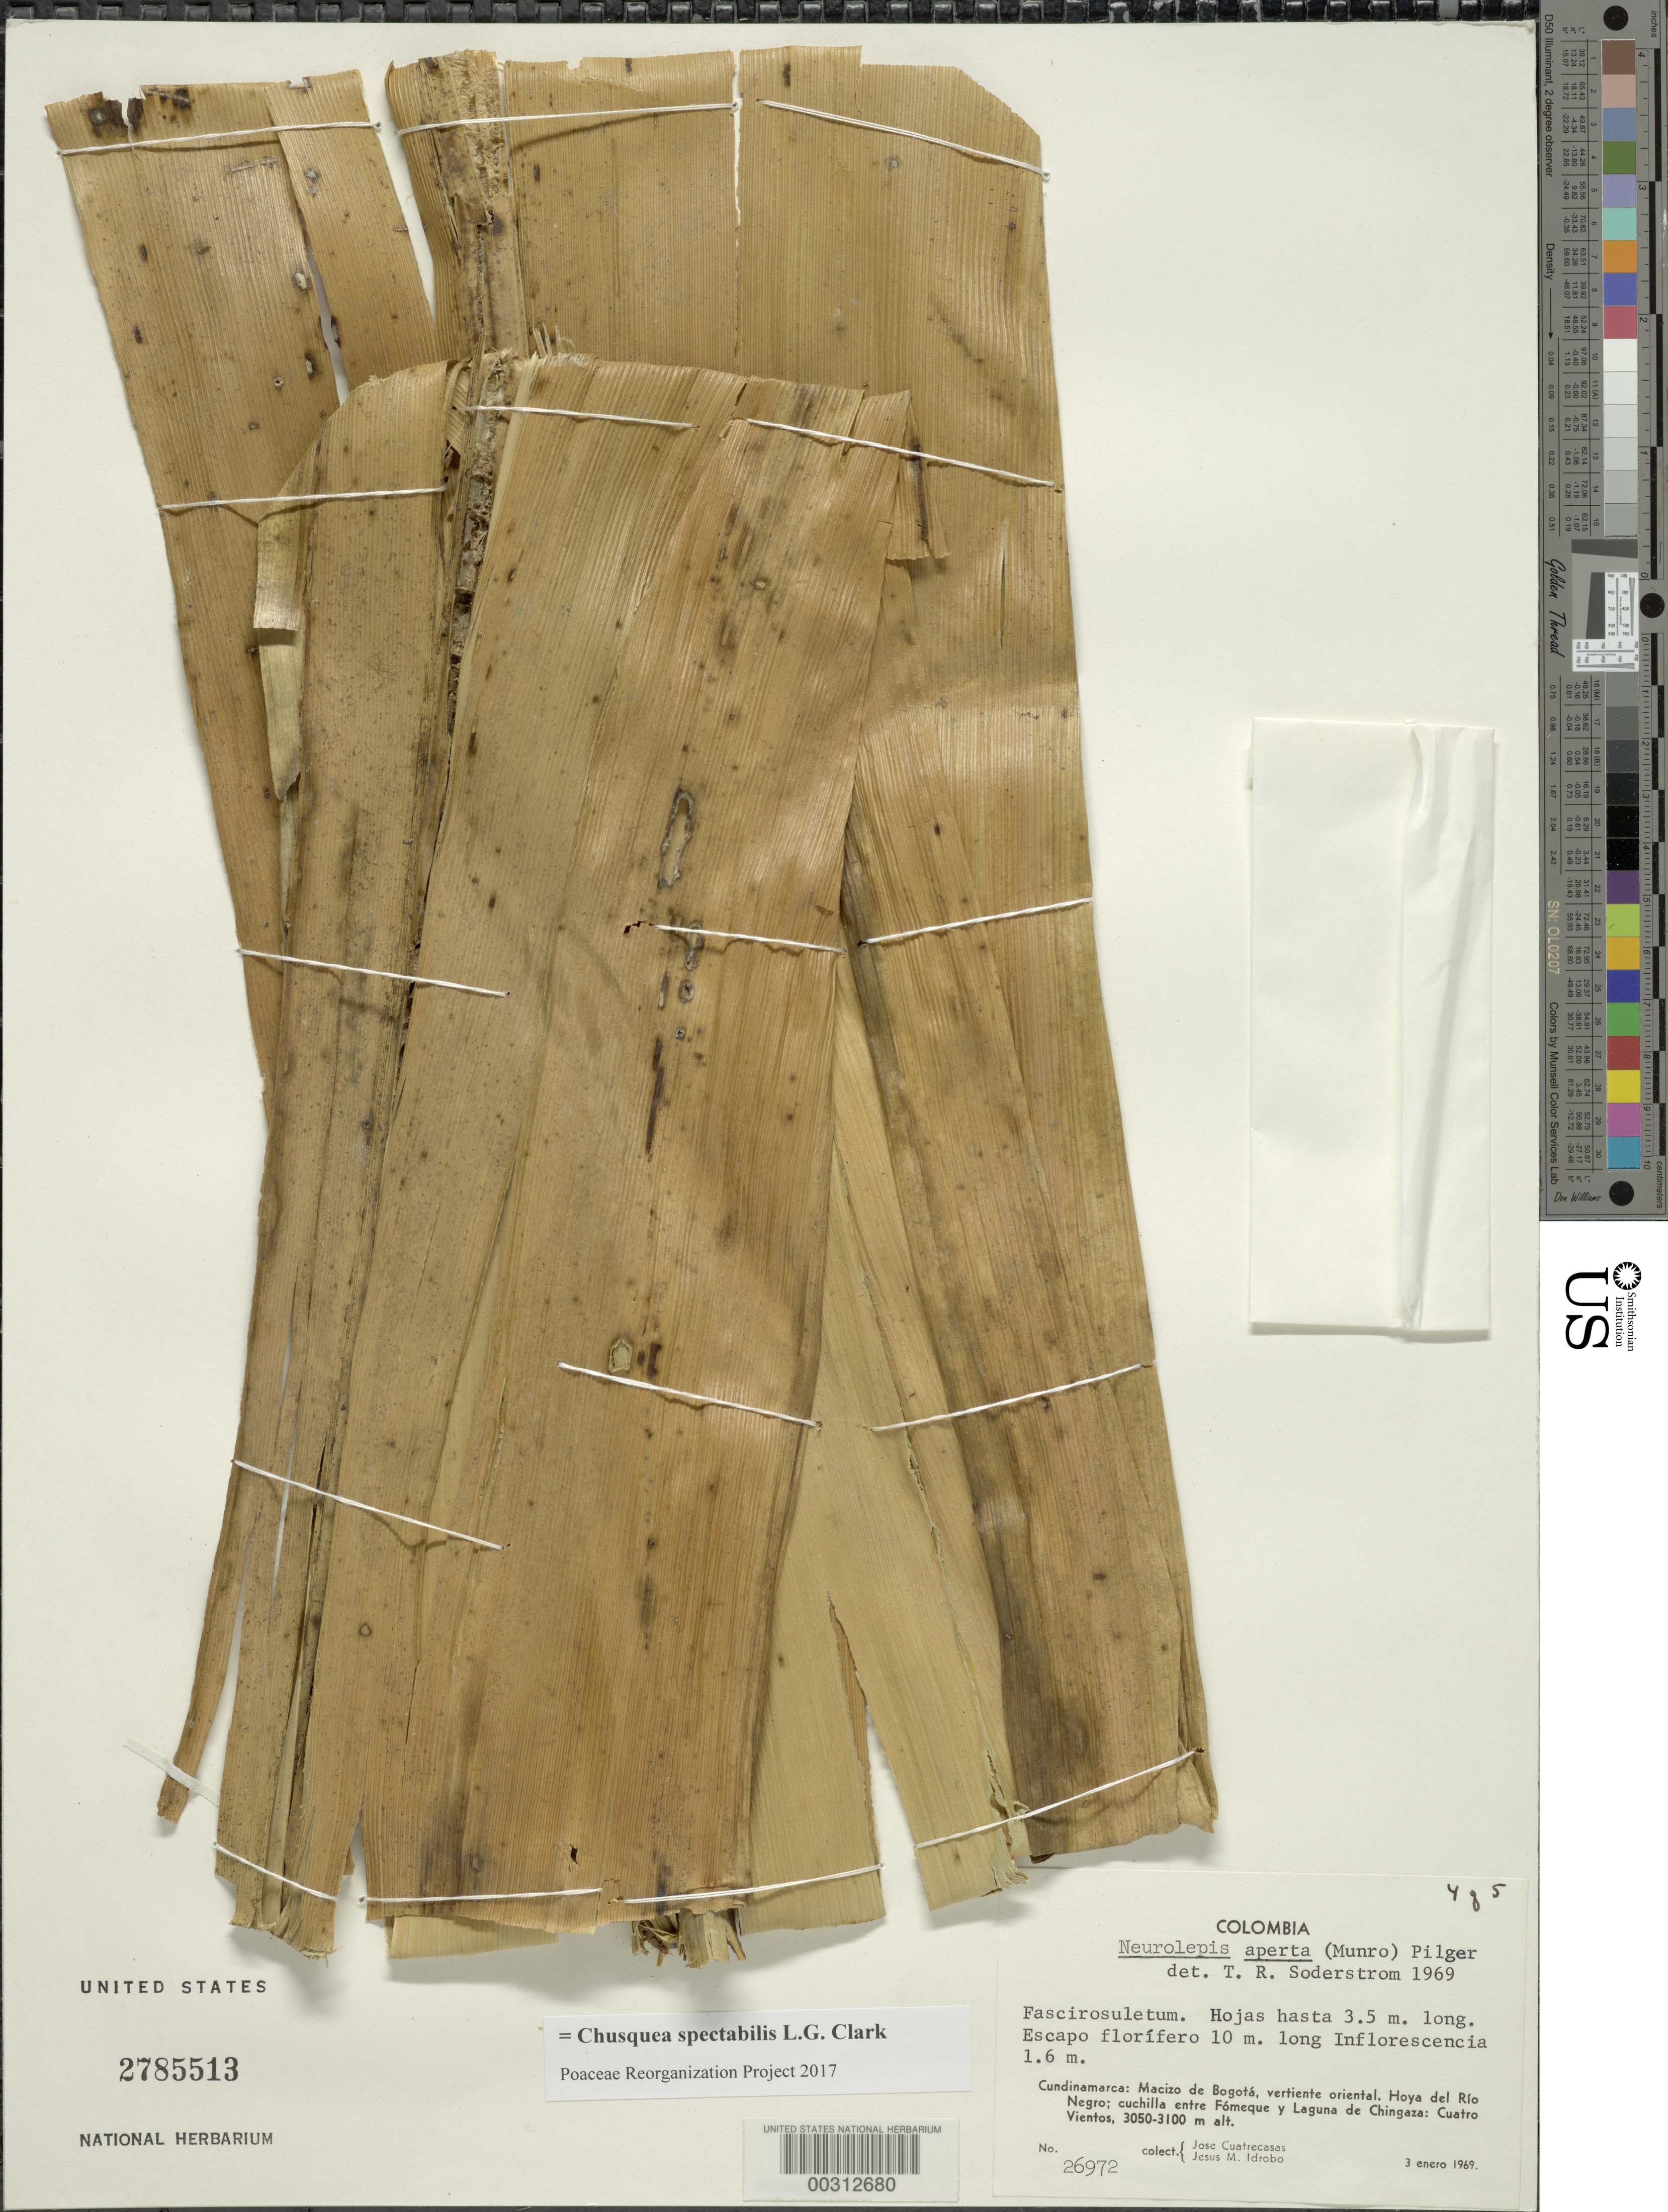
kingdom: Plantae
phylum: Tracheophyta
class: Liliopsida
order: Poales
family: Poaceae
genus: Chusquea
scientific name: Chusquea spectabilis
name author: L.G. Clark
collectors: J. Cuatrecasas & J. M. Idrobo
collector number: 26972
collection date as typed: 03 Jan 1969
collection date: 1969-01-03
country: Colombia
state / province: Cundinamarca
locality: Macizo de Bogota, Cuatro Vientos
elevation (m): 3050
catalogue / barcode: US 2785513